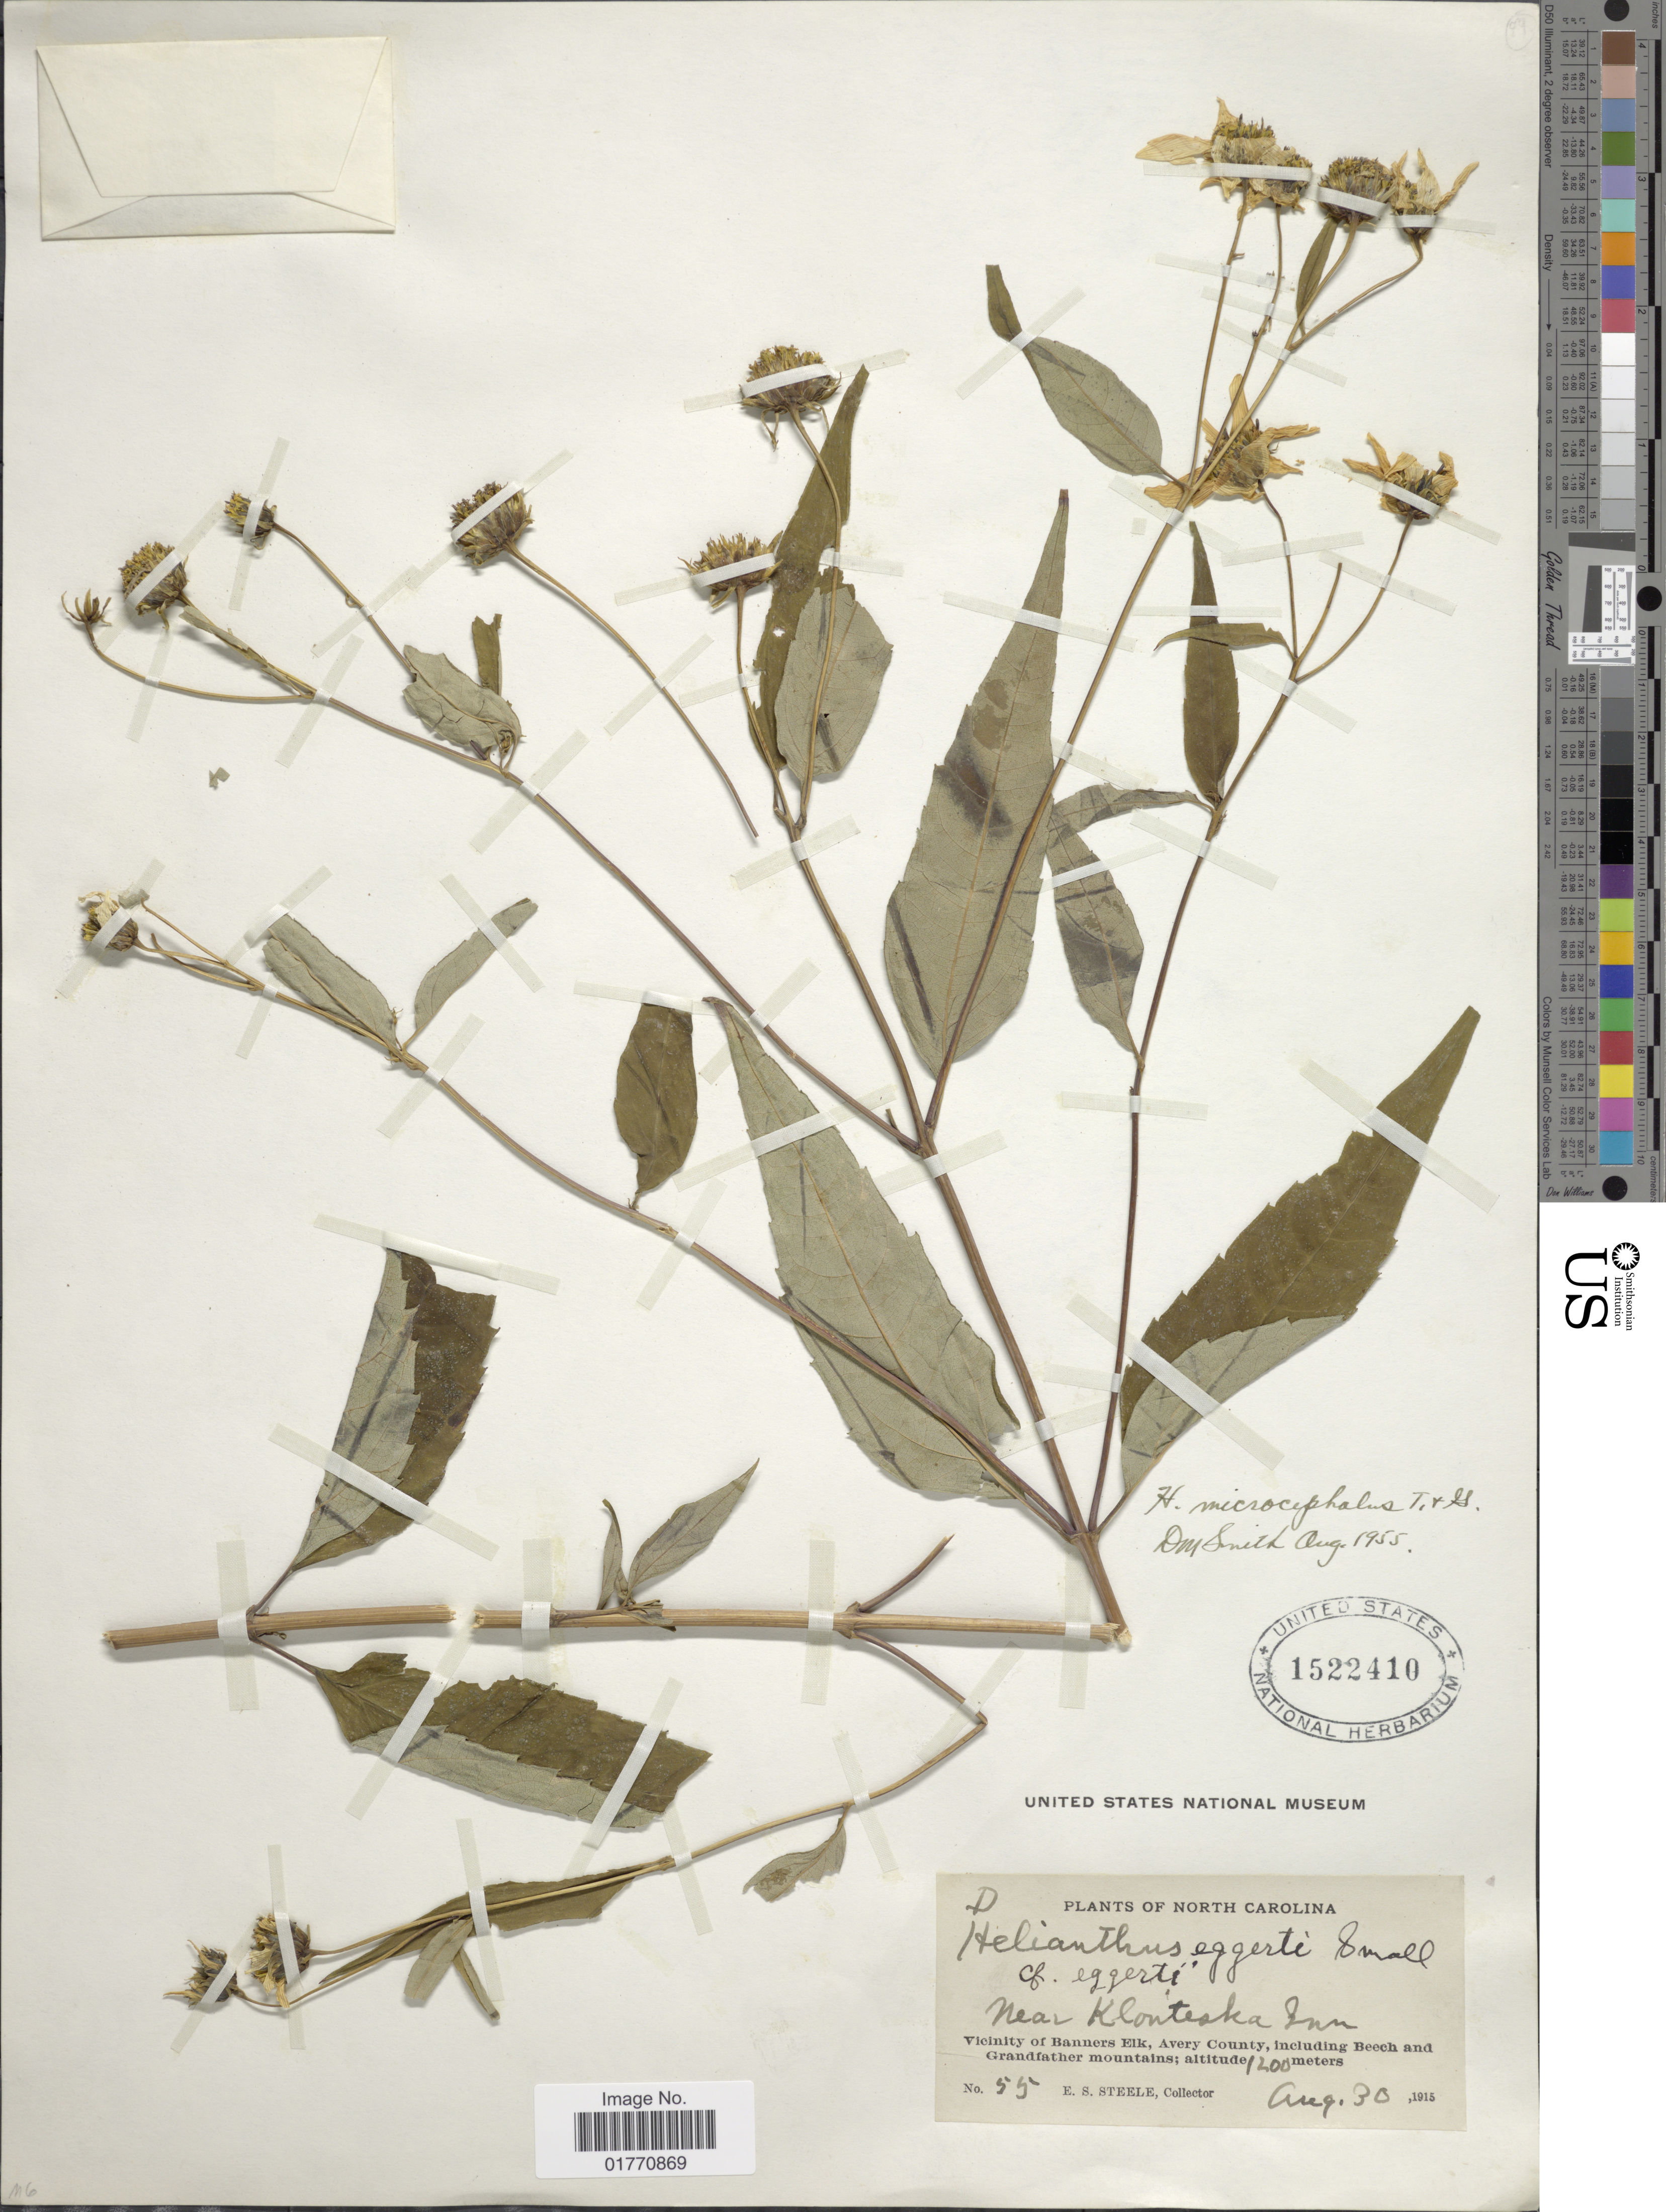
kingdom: Plantae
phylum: Tracheophyta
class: Magnoliopsida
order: Asterales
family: Asteraceae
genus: Helianthus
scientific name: Helianthus microcephalus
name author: Torr. & A. Gray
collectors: E. Steele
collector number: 55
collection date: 1915-08-30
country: United States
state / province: North Carolina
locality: Near Klinteska Inn, vicinity of Banners Elk, Avery County, including Beech and Grandfather mountains.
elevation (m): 1200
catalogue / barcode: US 1522410